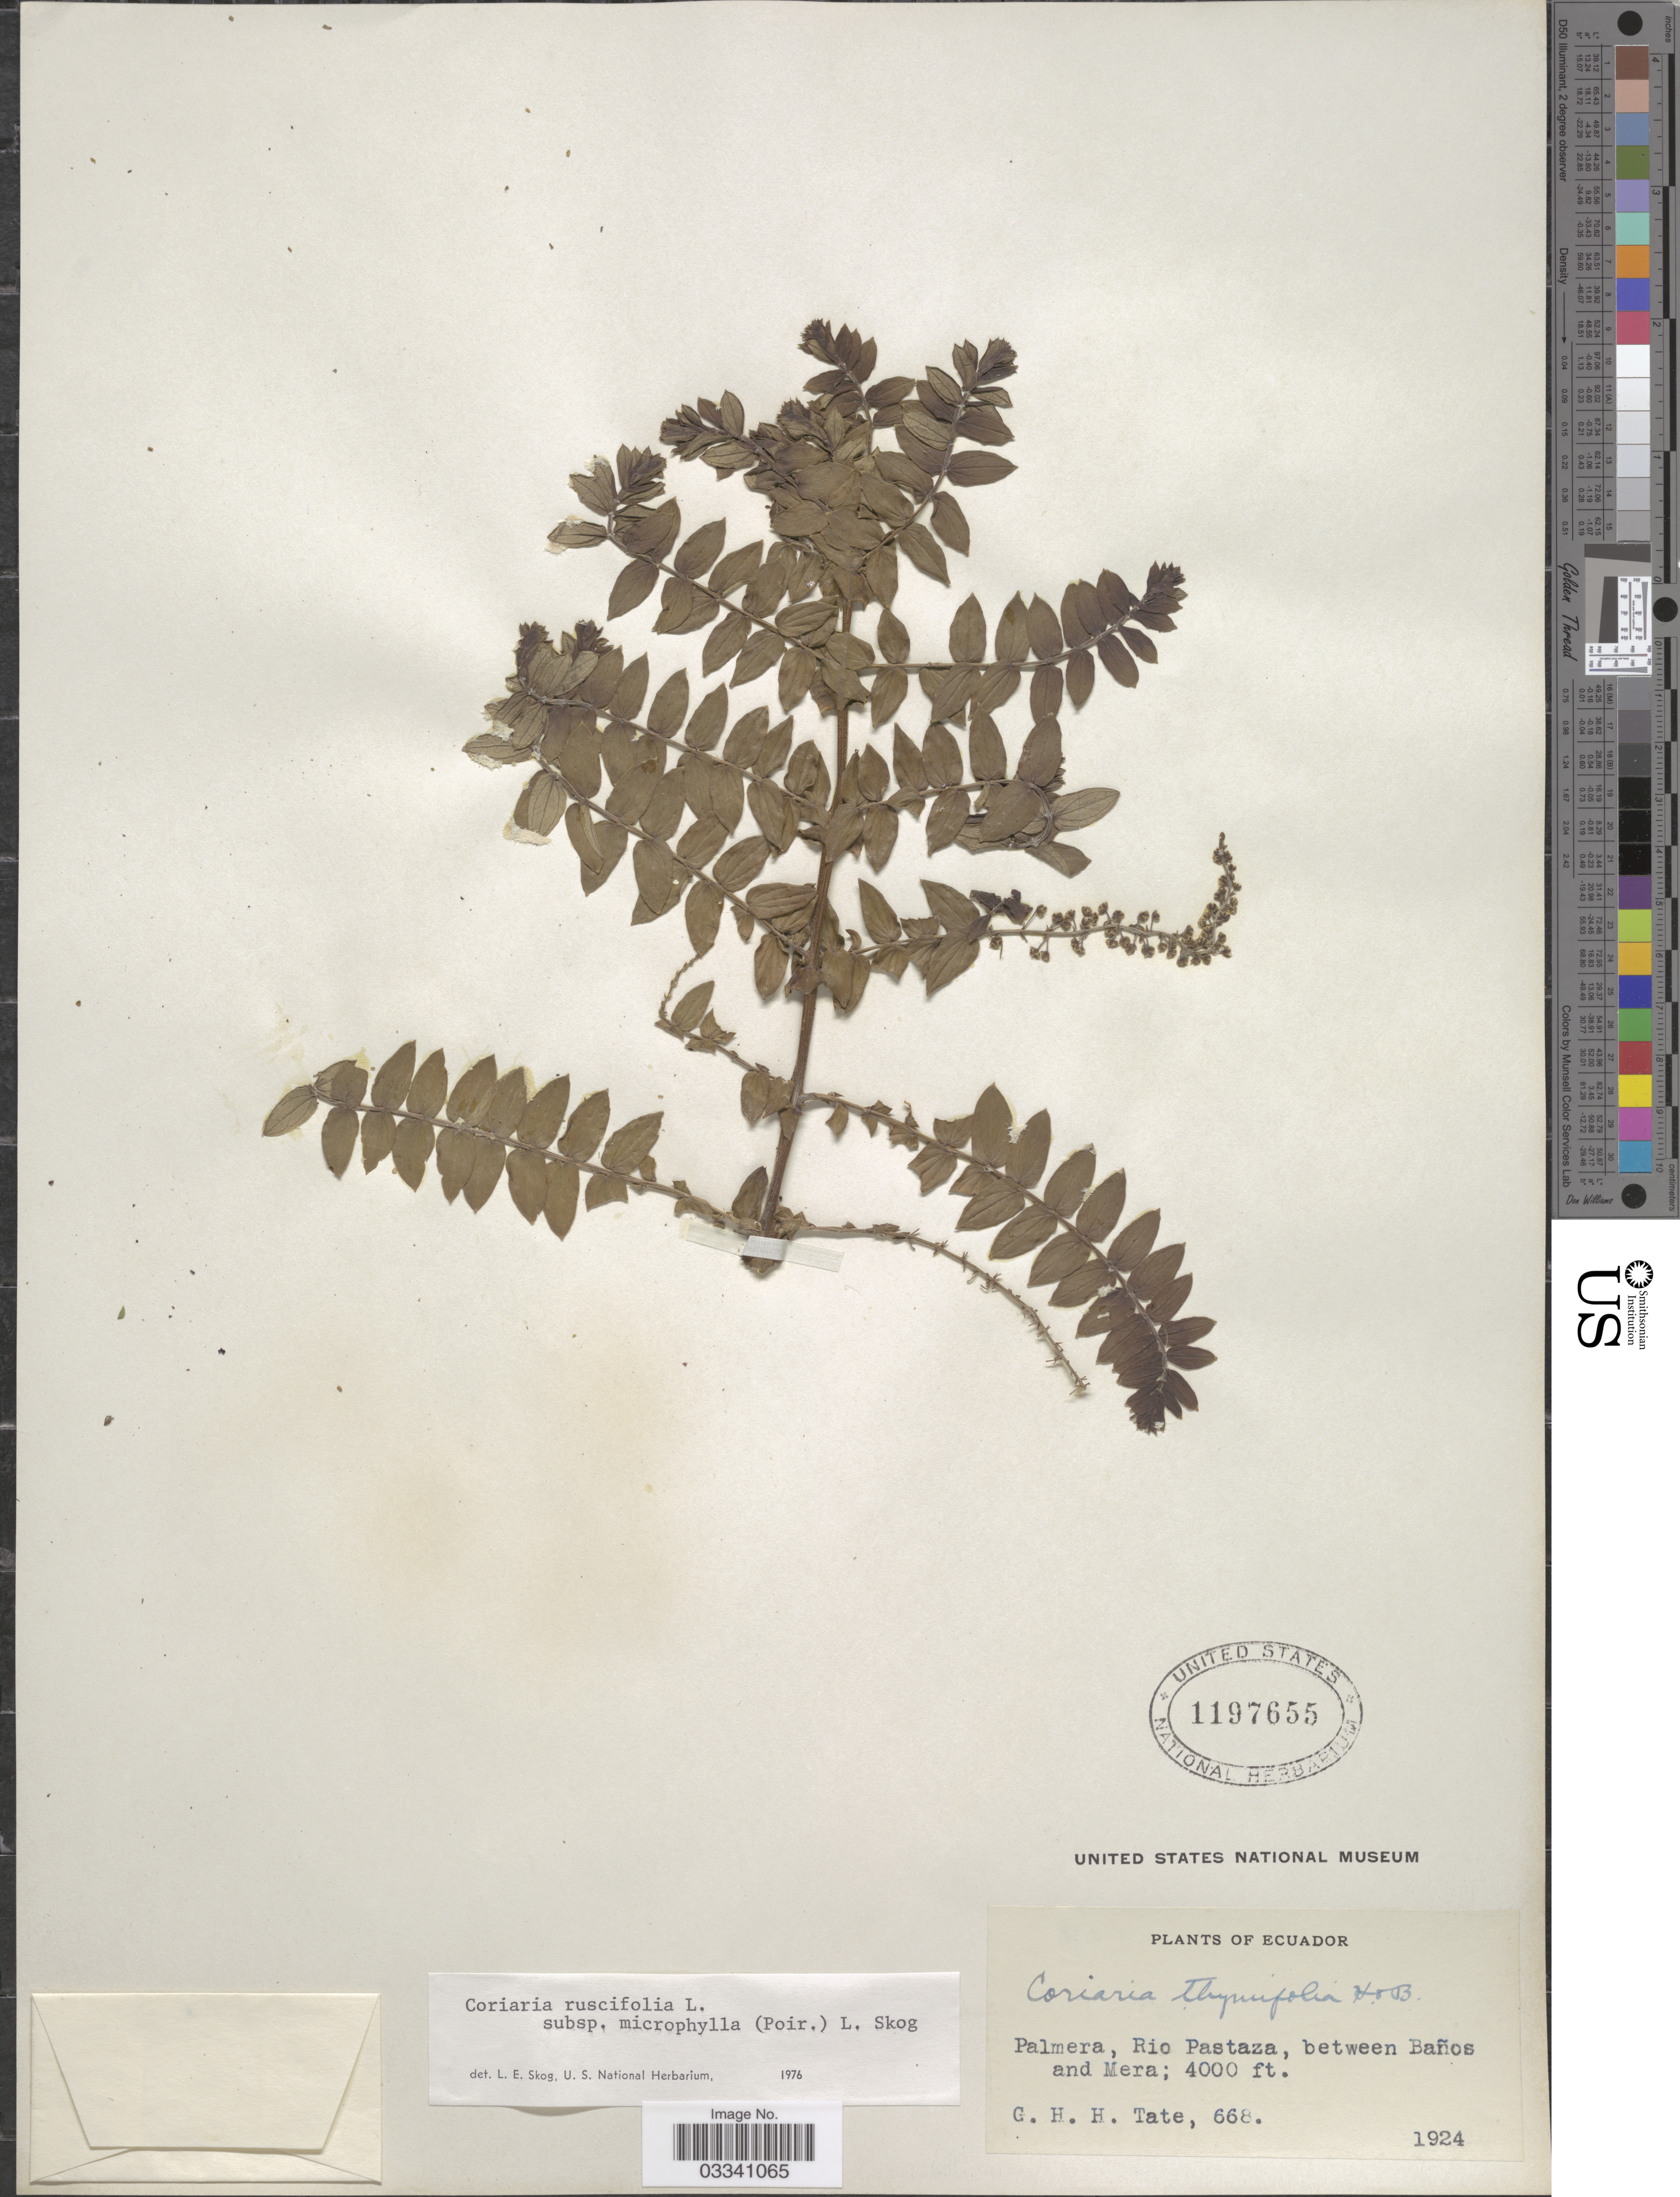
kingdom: Plantae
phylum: Tracheophyta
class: Magnoliopsida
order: Cucurbitales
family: Coriariaceae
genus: Coriaria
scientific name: Coriaria ruscifolia subsp. microphylla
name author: (Poir.) L.E. Skog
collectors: G. H. H.Tate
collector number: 668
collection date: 1924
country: Ecuador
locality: Palmera, Rio Pastaza, between Baños and Mera.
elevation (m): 1219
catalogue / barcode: US 1197655